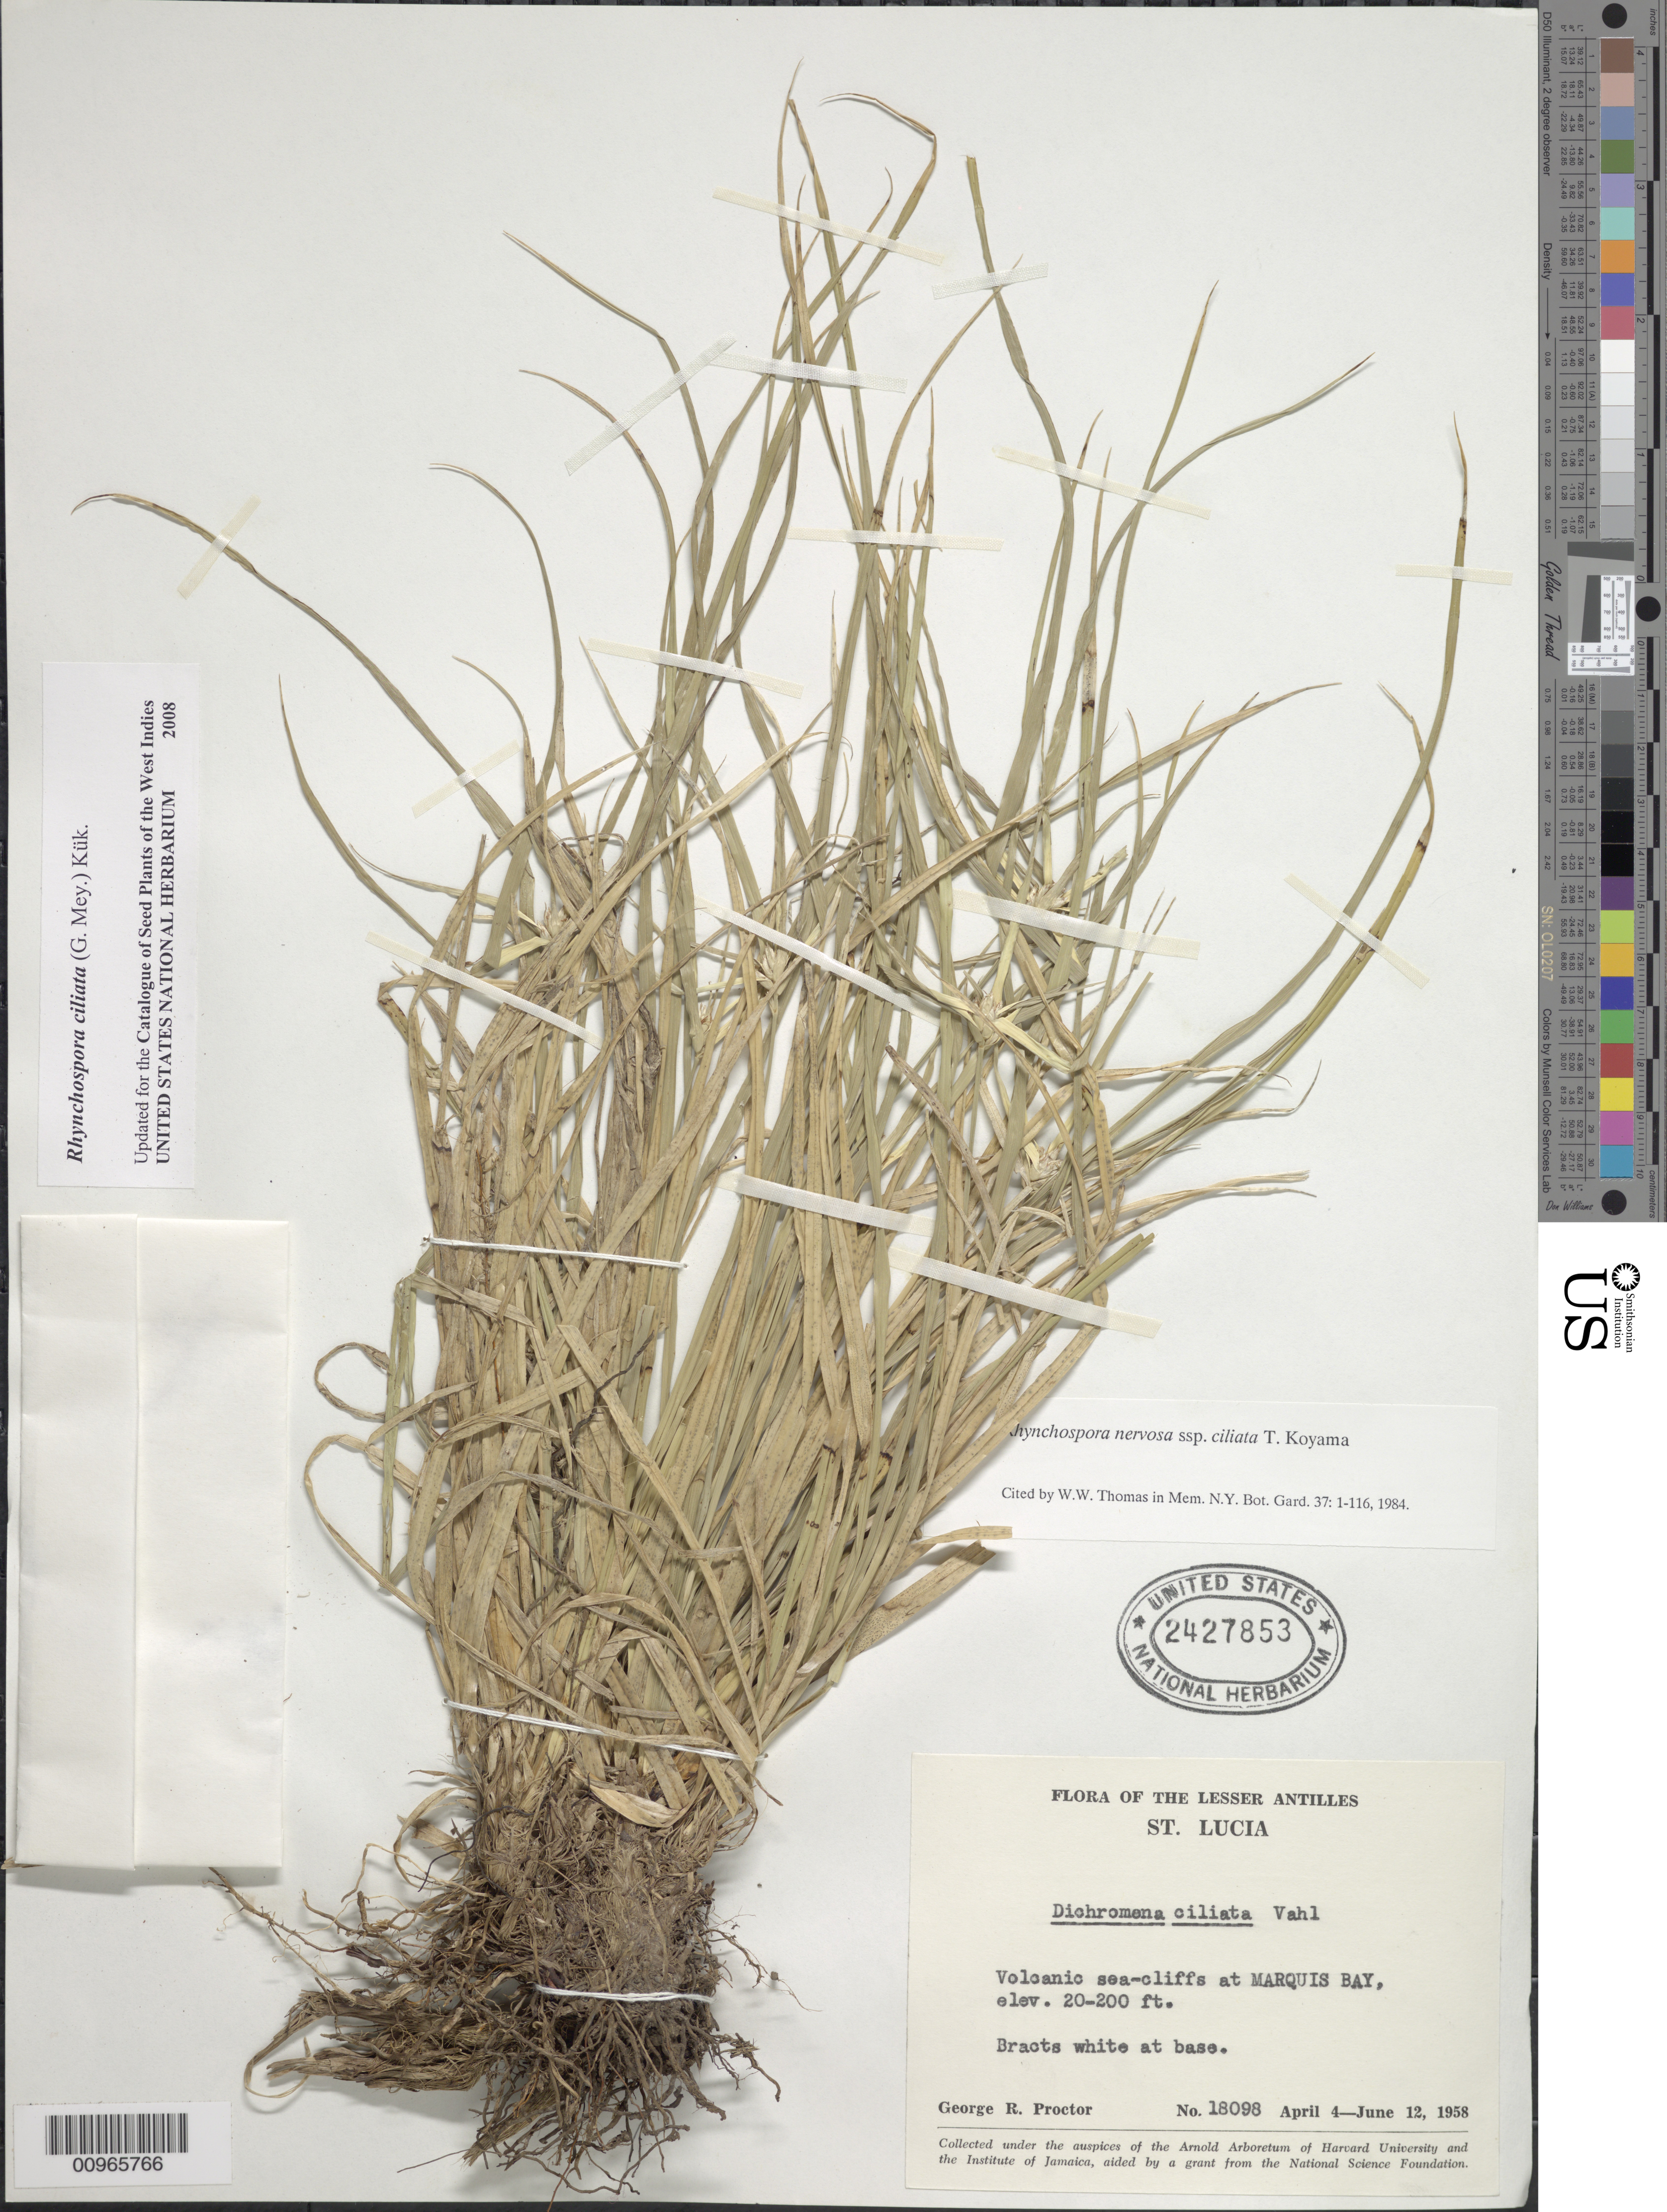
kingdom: Plantae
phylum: Tracheophyta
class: Liliopsida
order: Poales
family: Cyperaceae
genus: Rhynchospora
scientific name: Rhynchospora ciliata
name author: (G. Mey.) Kük.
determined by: Strong, M. T., (US), Smithsonian Institution - National Museum of Natural History (UNITED STATES)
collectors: G. R. Proctor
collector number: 18098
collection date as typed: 04 Apr 1958 to 12 Jun 1958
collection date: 1958-04-04/1958-06-12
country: St. Lucia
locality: Volcanic sea-cliffs at Marquis Bay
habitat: Volcanic sea-cliffs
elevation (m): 6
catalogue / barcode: US 2427853